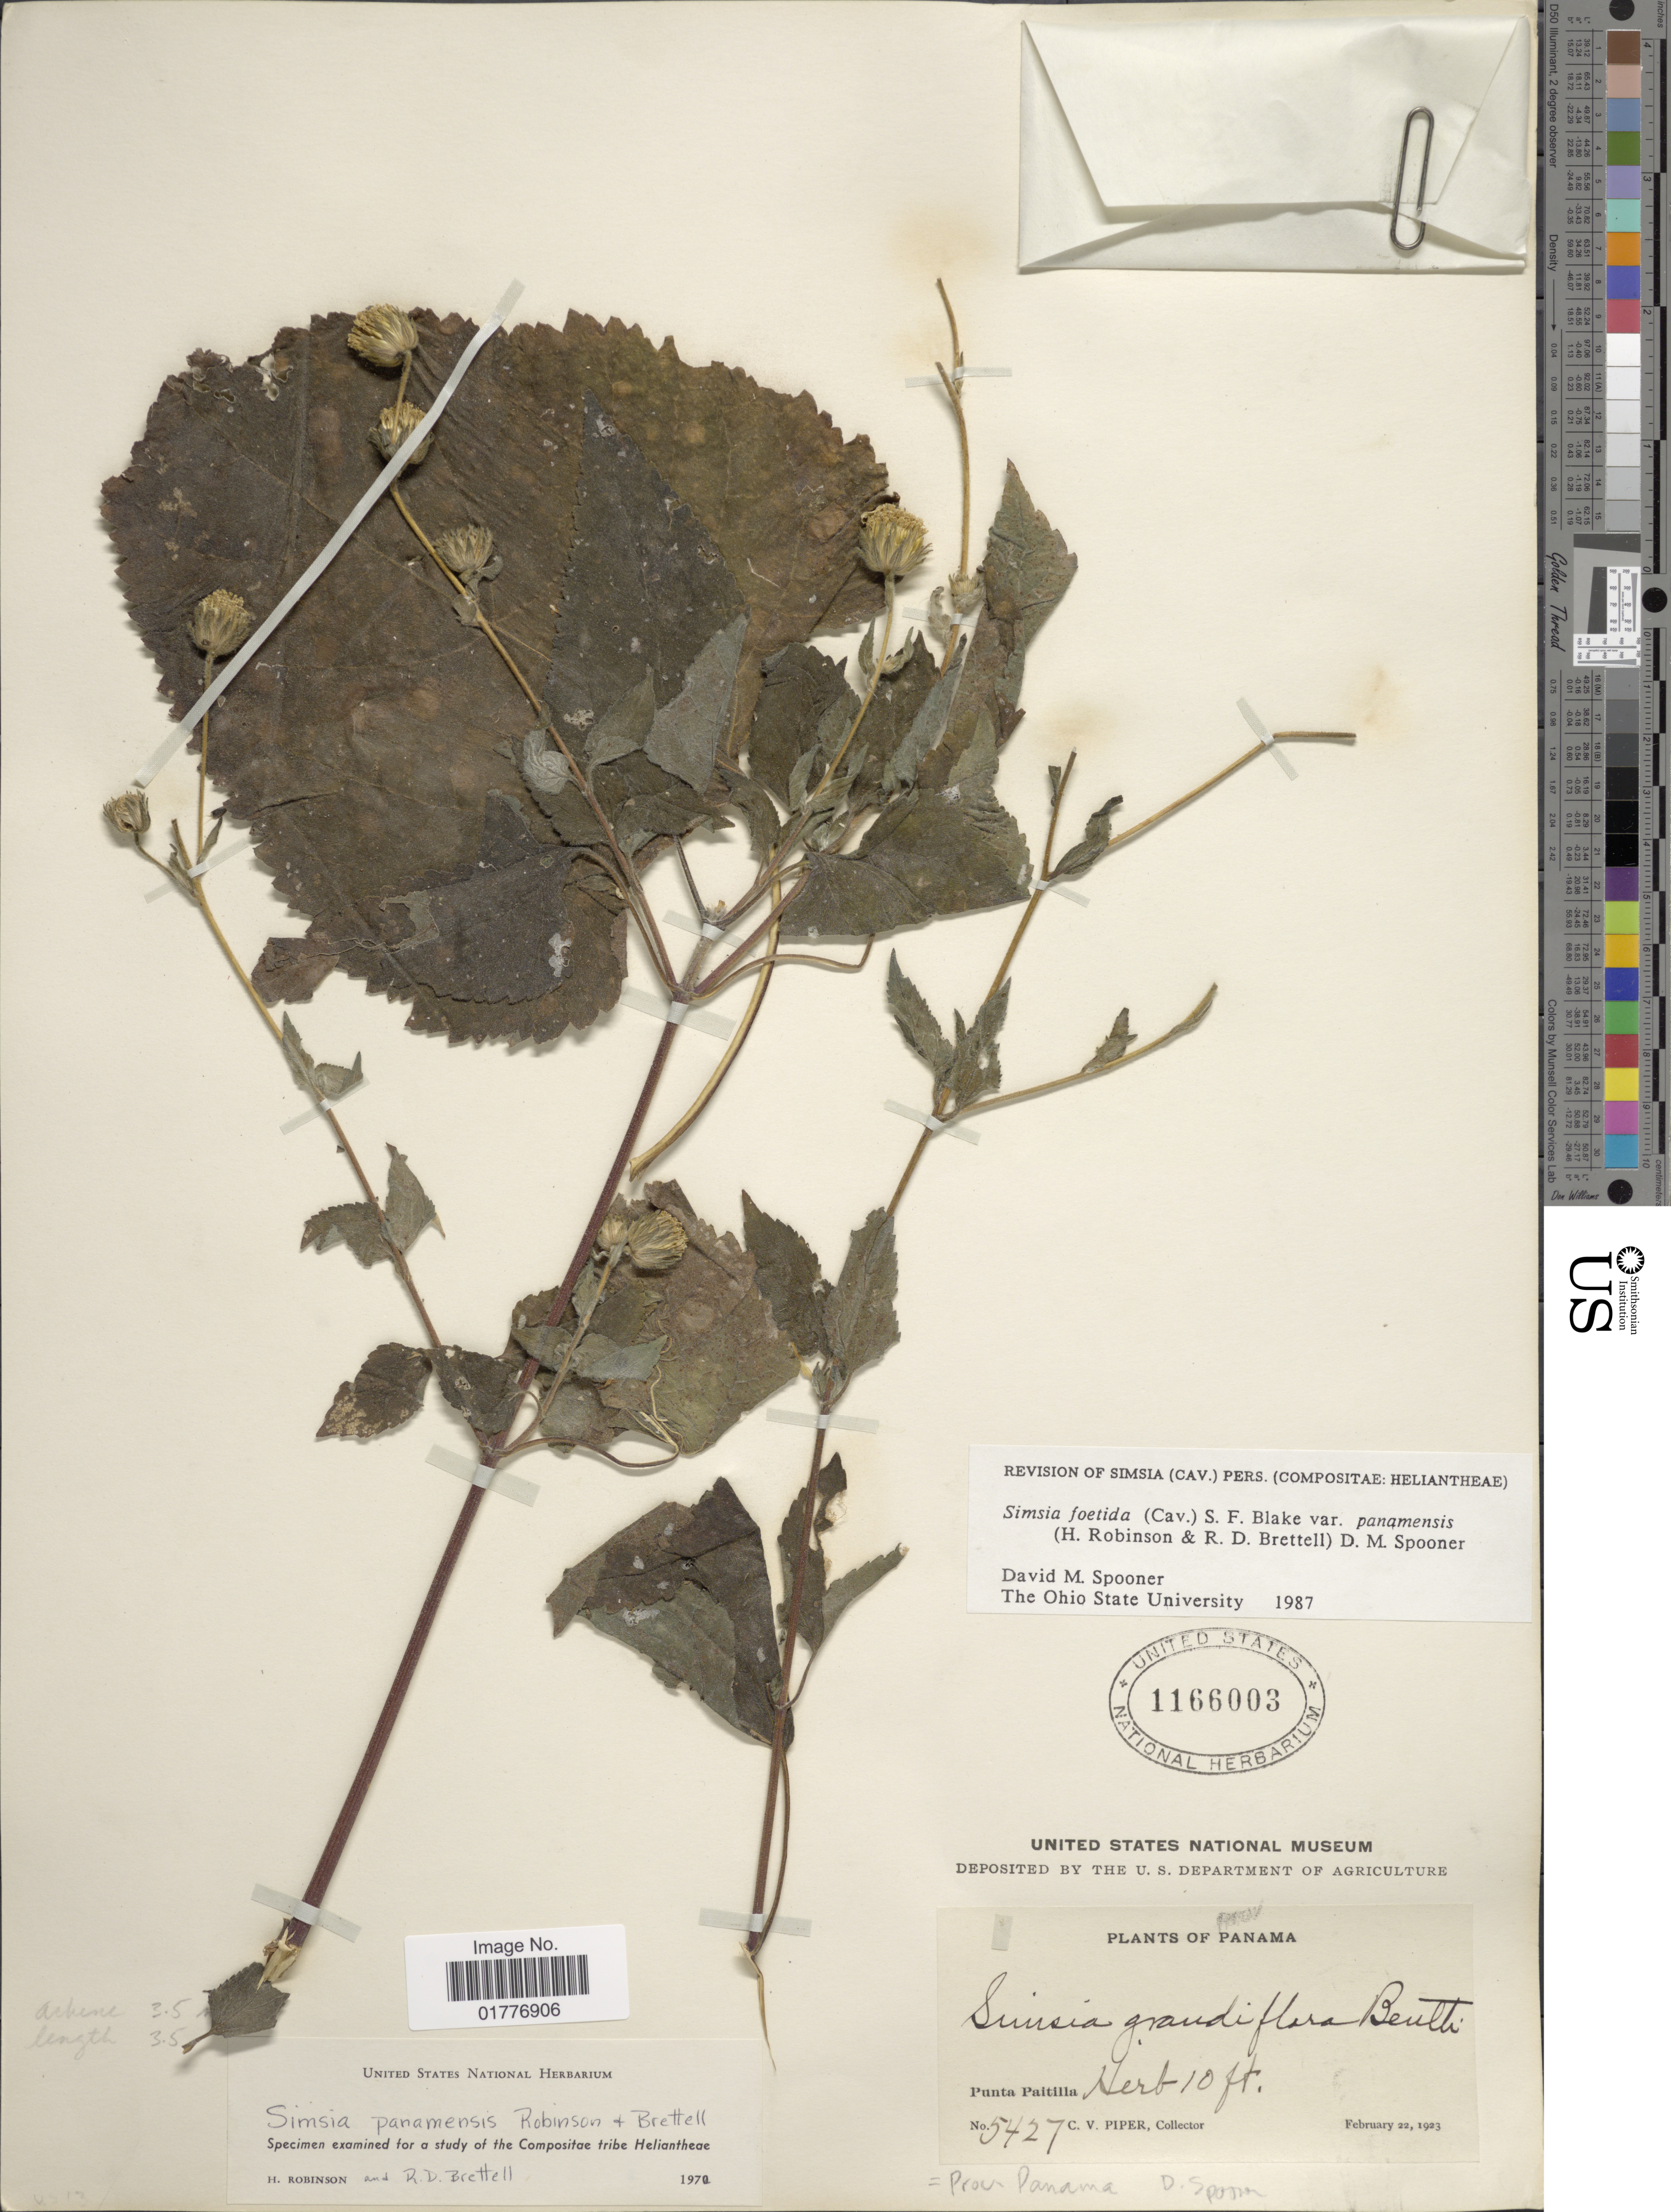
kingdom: Plantae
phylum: Tracheophyta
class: Magnoliopsida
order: Asterales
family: Asteraceae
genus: Simsia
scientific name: Simsia foetida var. panamensis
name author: (H. Rob. & Brettell) D.M. Spooner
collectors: C. V. Piper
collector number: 5427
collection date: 1923-02-22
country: Panama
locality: Punta Paitilla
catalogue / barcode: US 1166003